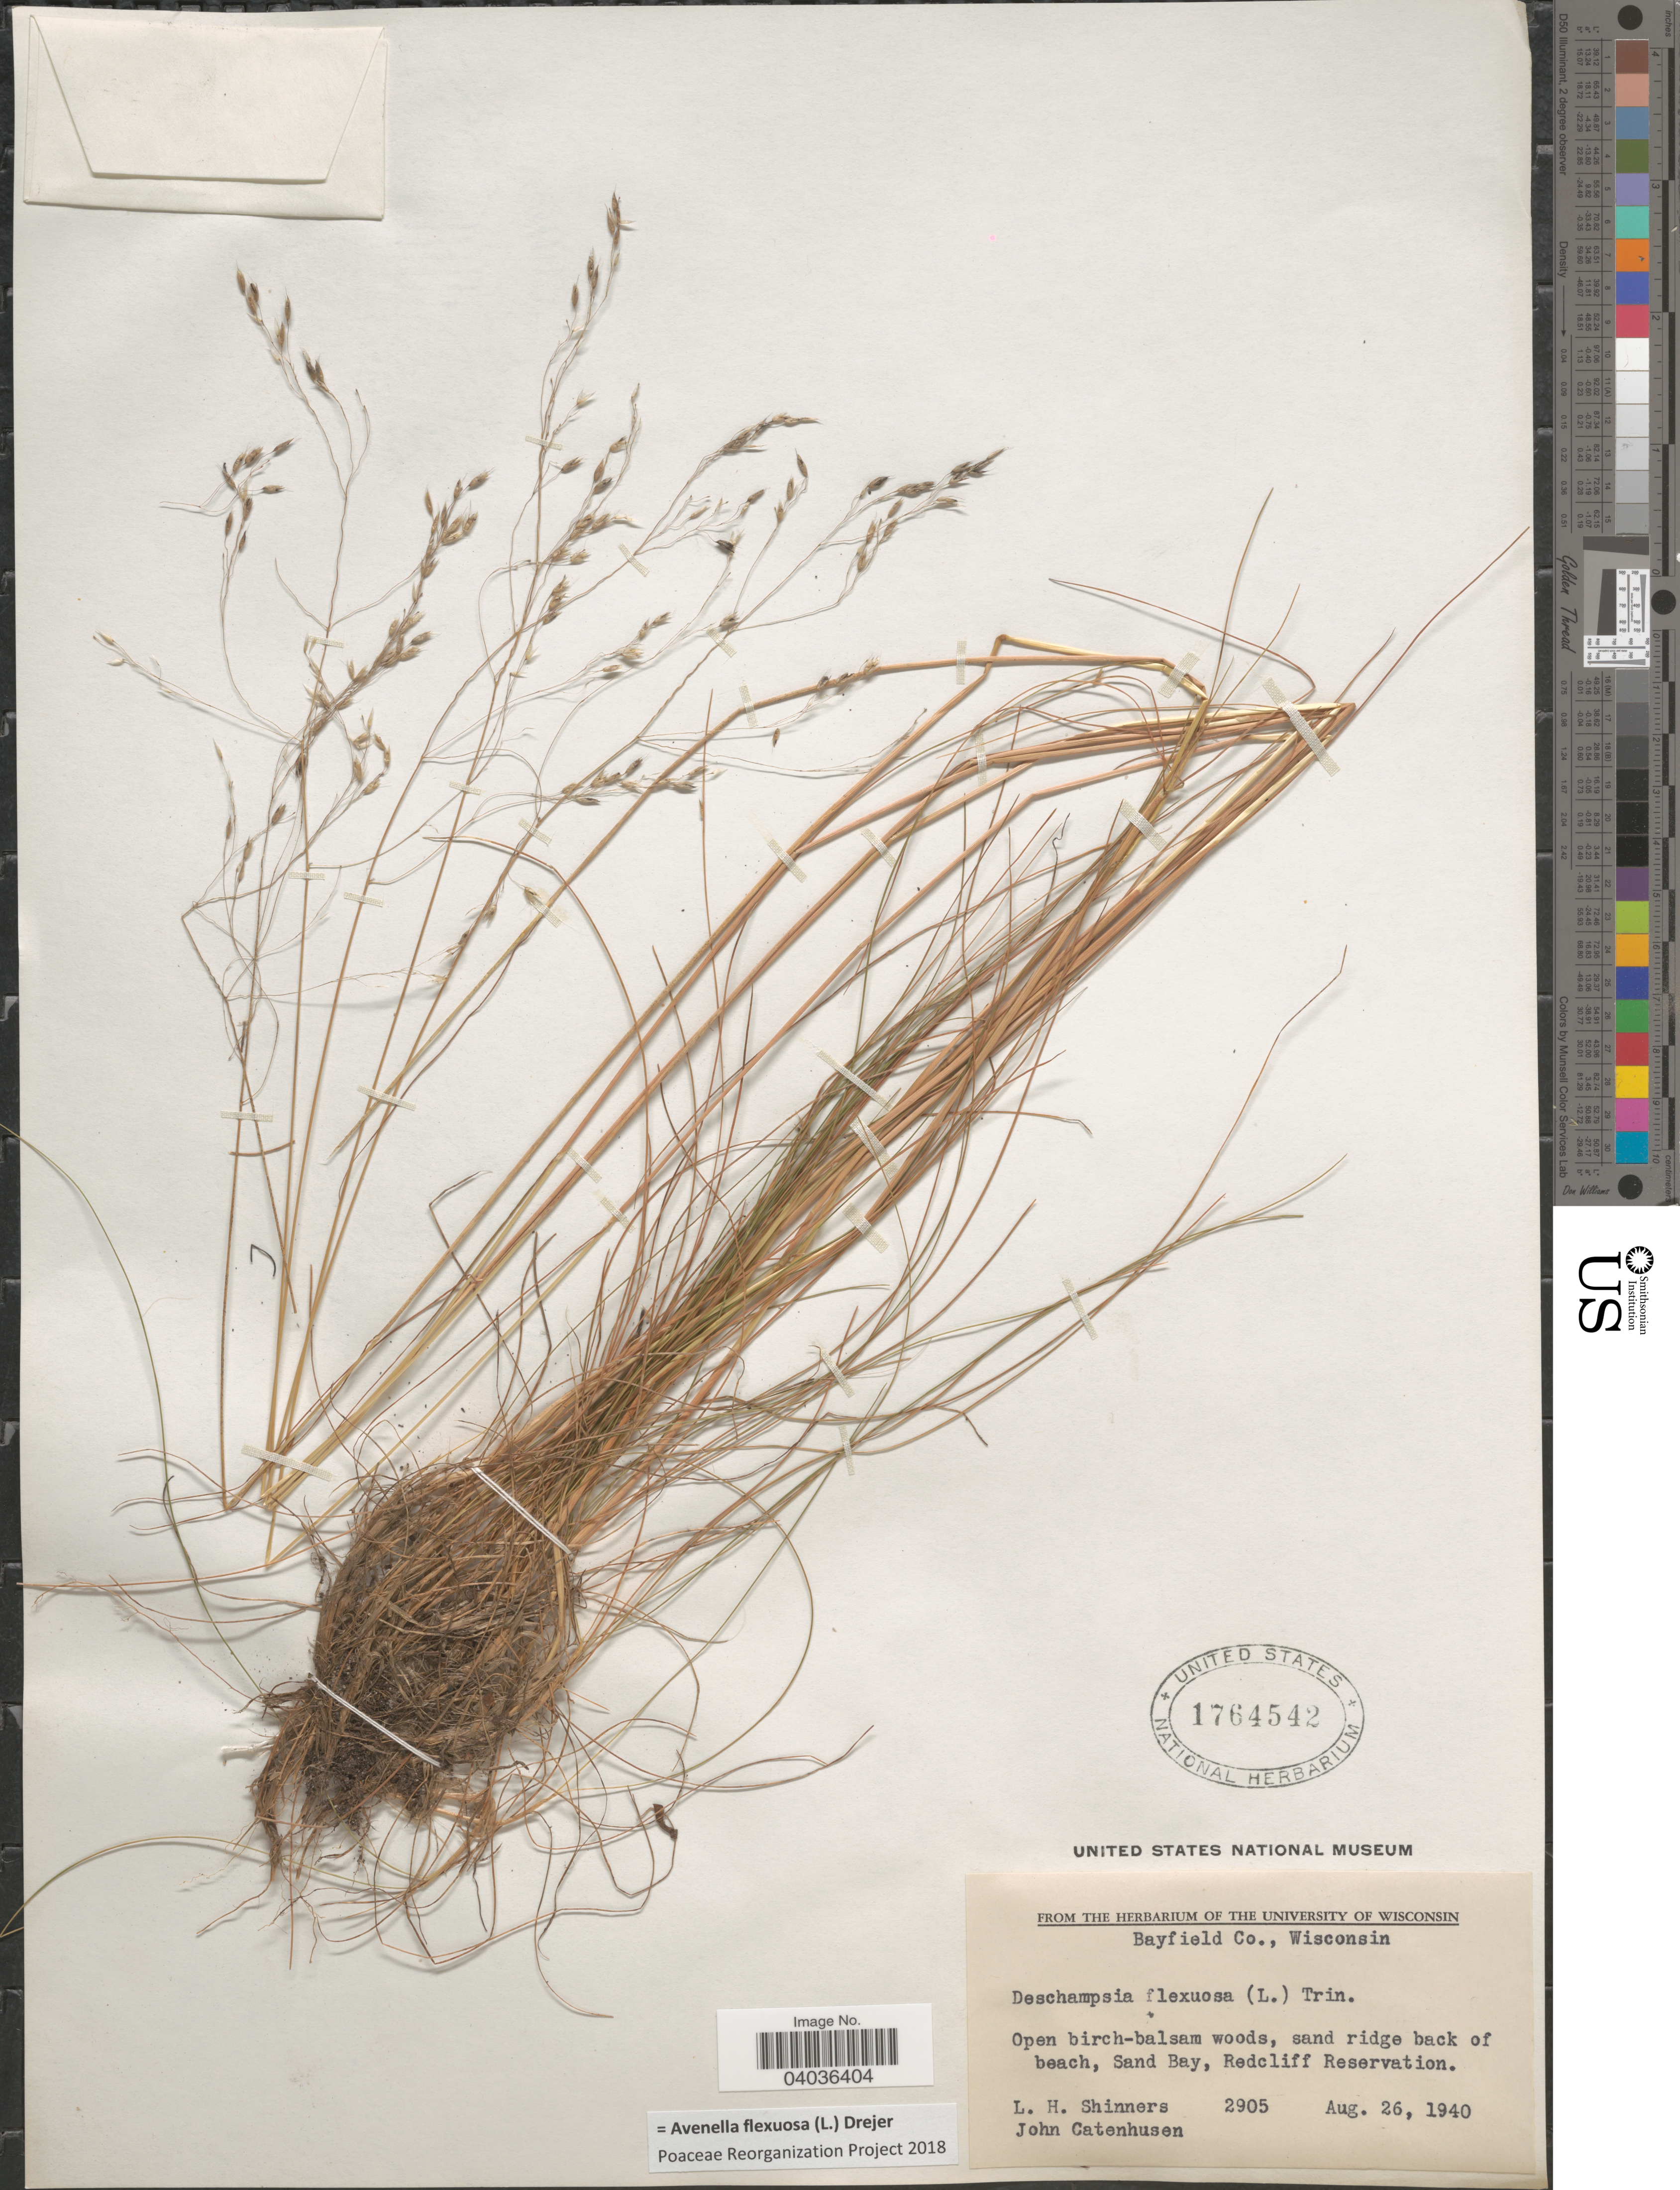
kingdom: Plantae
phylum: Tracheophyta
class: Liliopsida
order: Poales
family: Poaceae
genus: Avenella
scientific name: Avenella flexuosa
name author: (L.) Drejer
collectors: L. H. Shinners & J. Catenhusen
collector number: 2905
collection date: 1940-08-26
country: United States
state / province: Wisconsin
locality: Bayfield Co. Open birch-balsam woods, sand ridge back of beach, Sand Bay, Redcliff Reservation.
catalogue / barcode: US 1764542